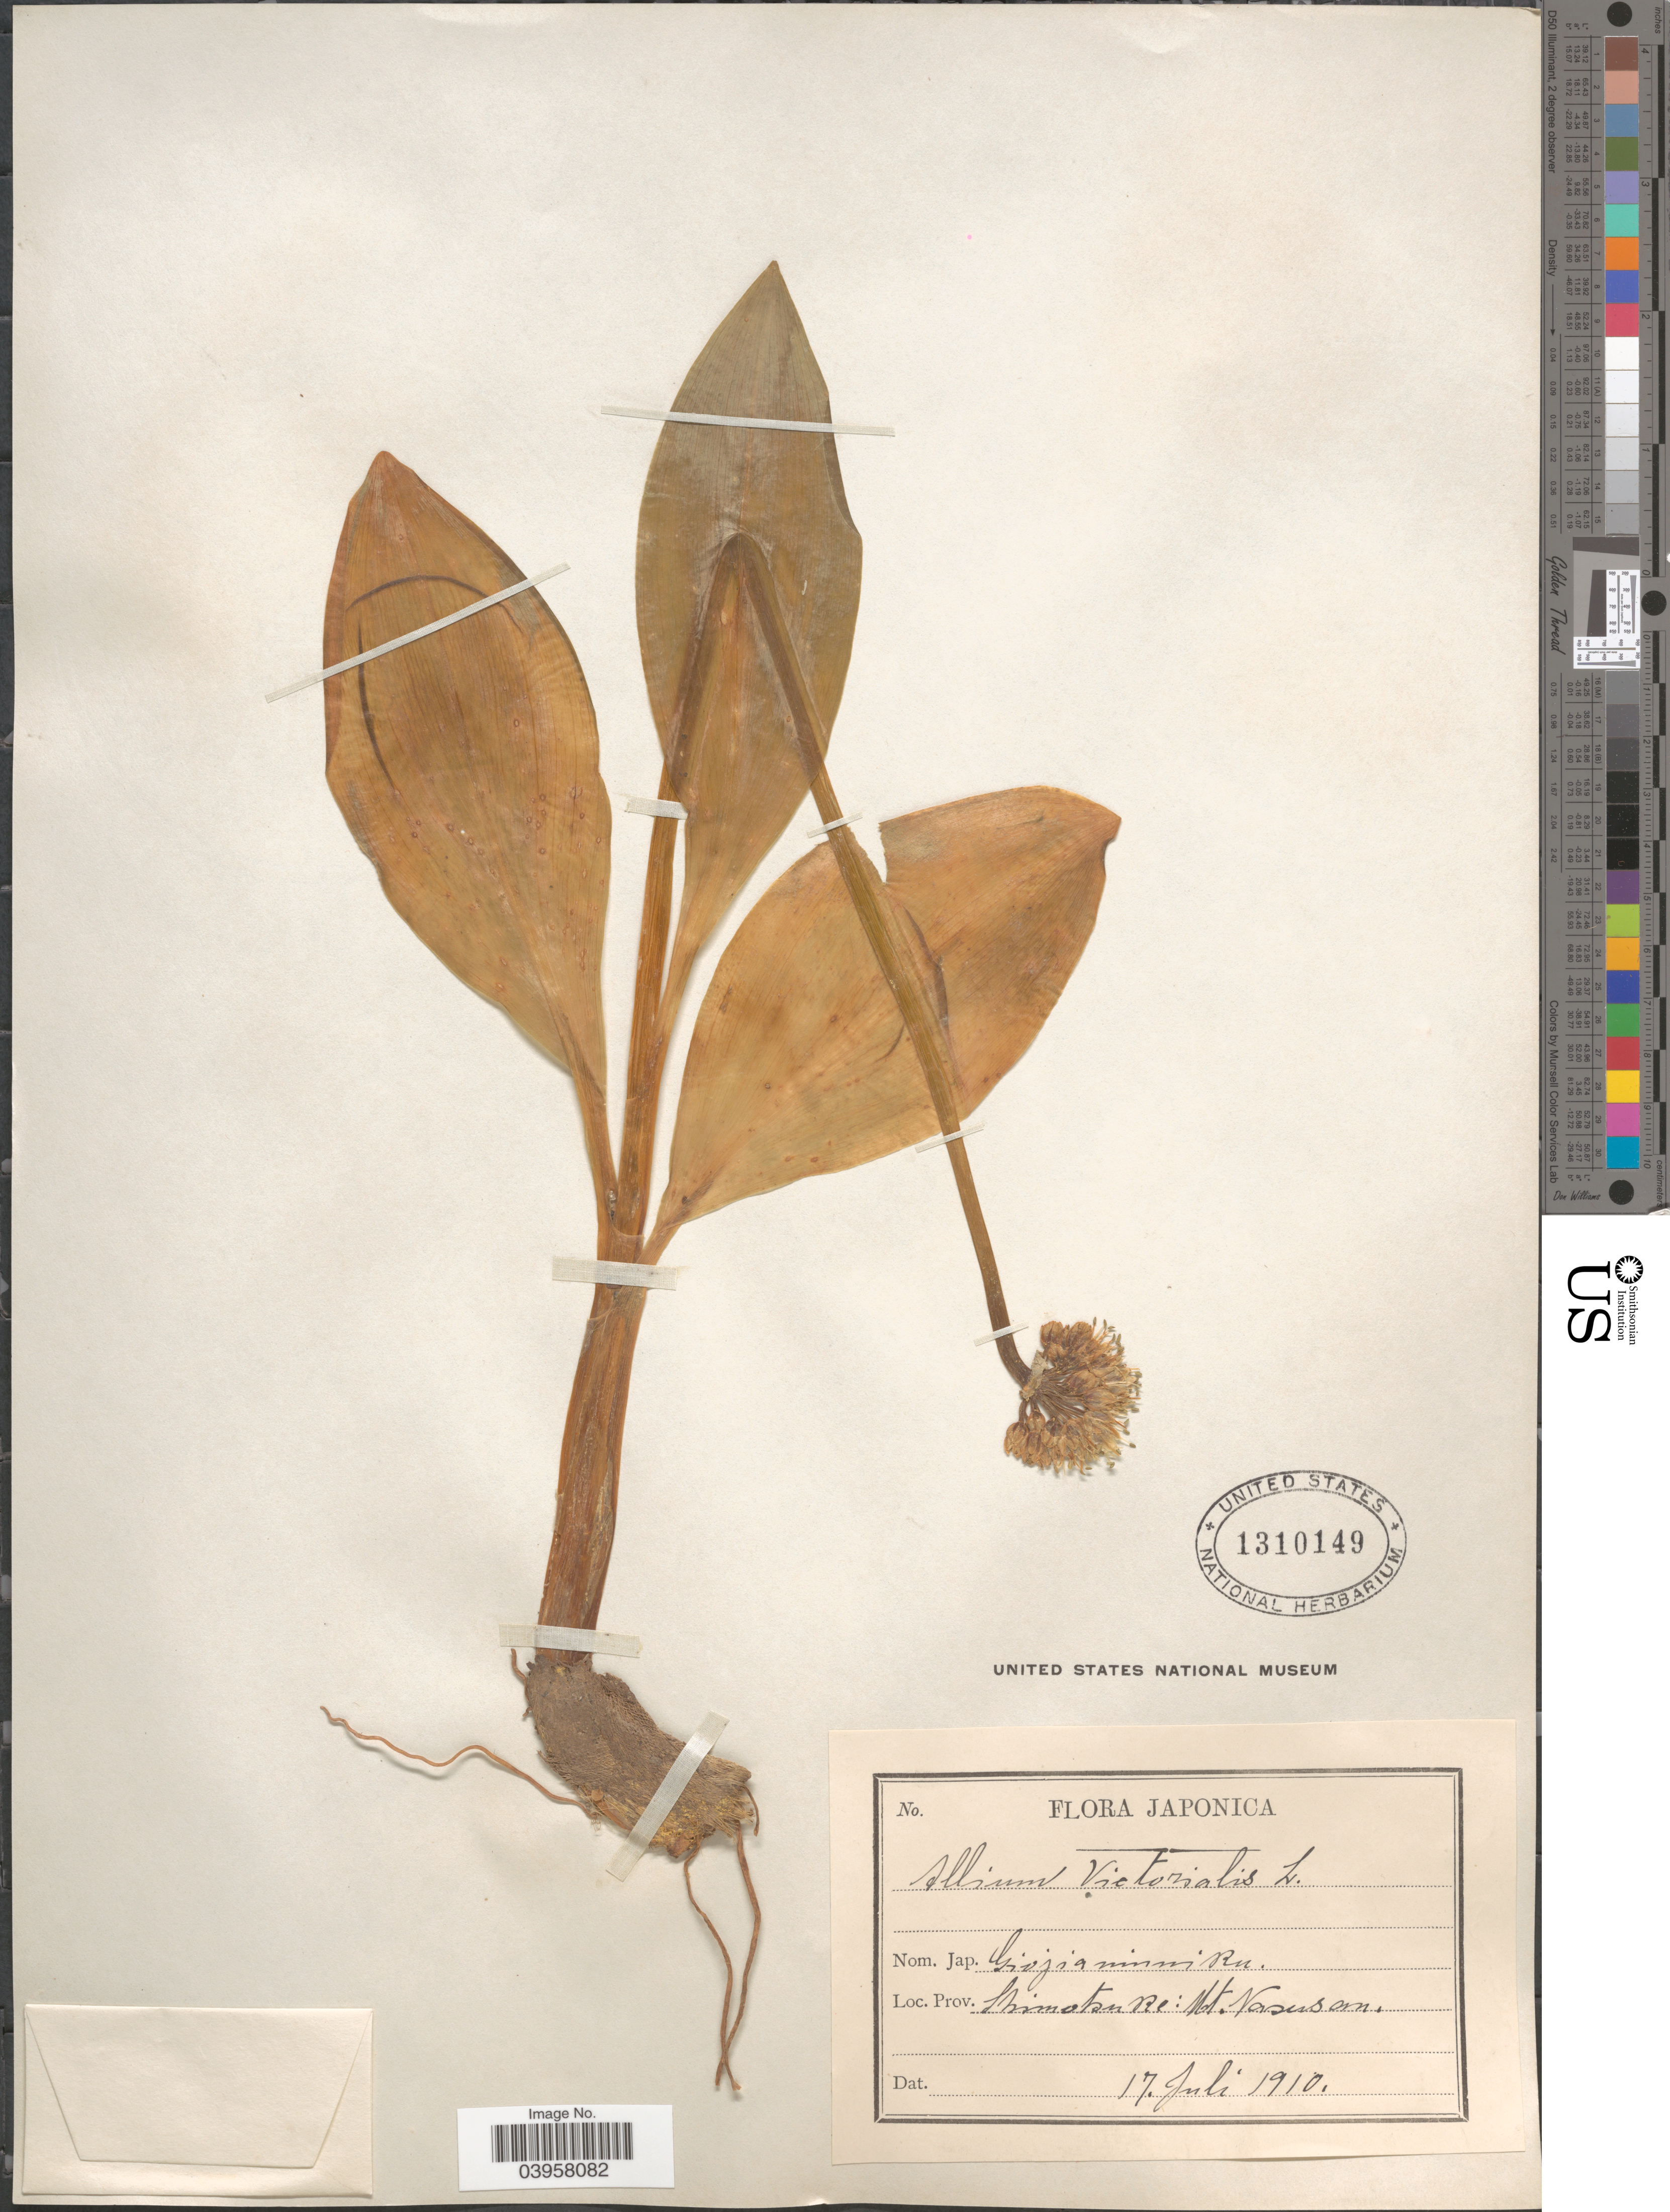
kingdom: Plantae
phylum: Tracheophyta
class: Liliopsida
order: Asparagales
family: Amaryllidaceae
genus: Allium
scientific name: Allium victorialis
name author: L.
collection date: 1910-07-17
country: Japan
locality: Prov. Shimotsuke: Mt. Nasusan.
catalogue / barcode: US 1310149